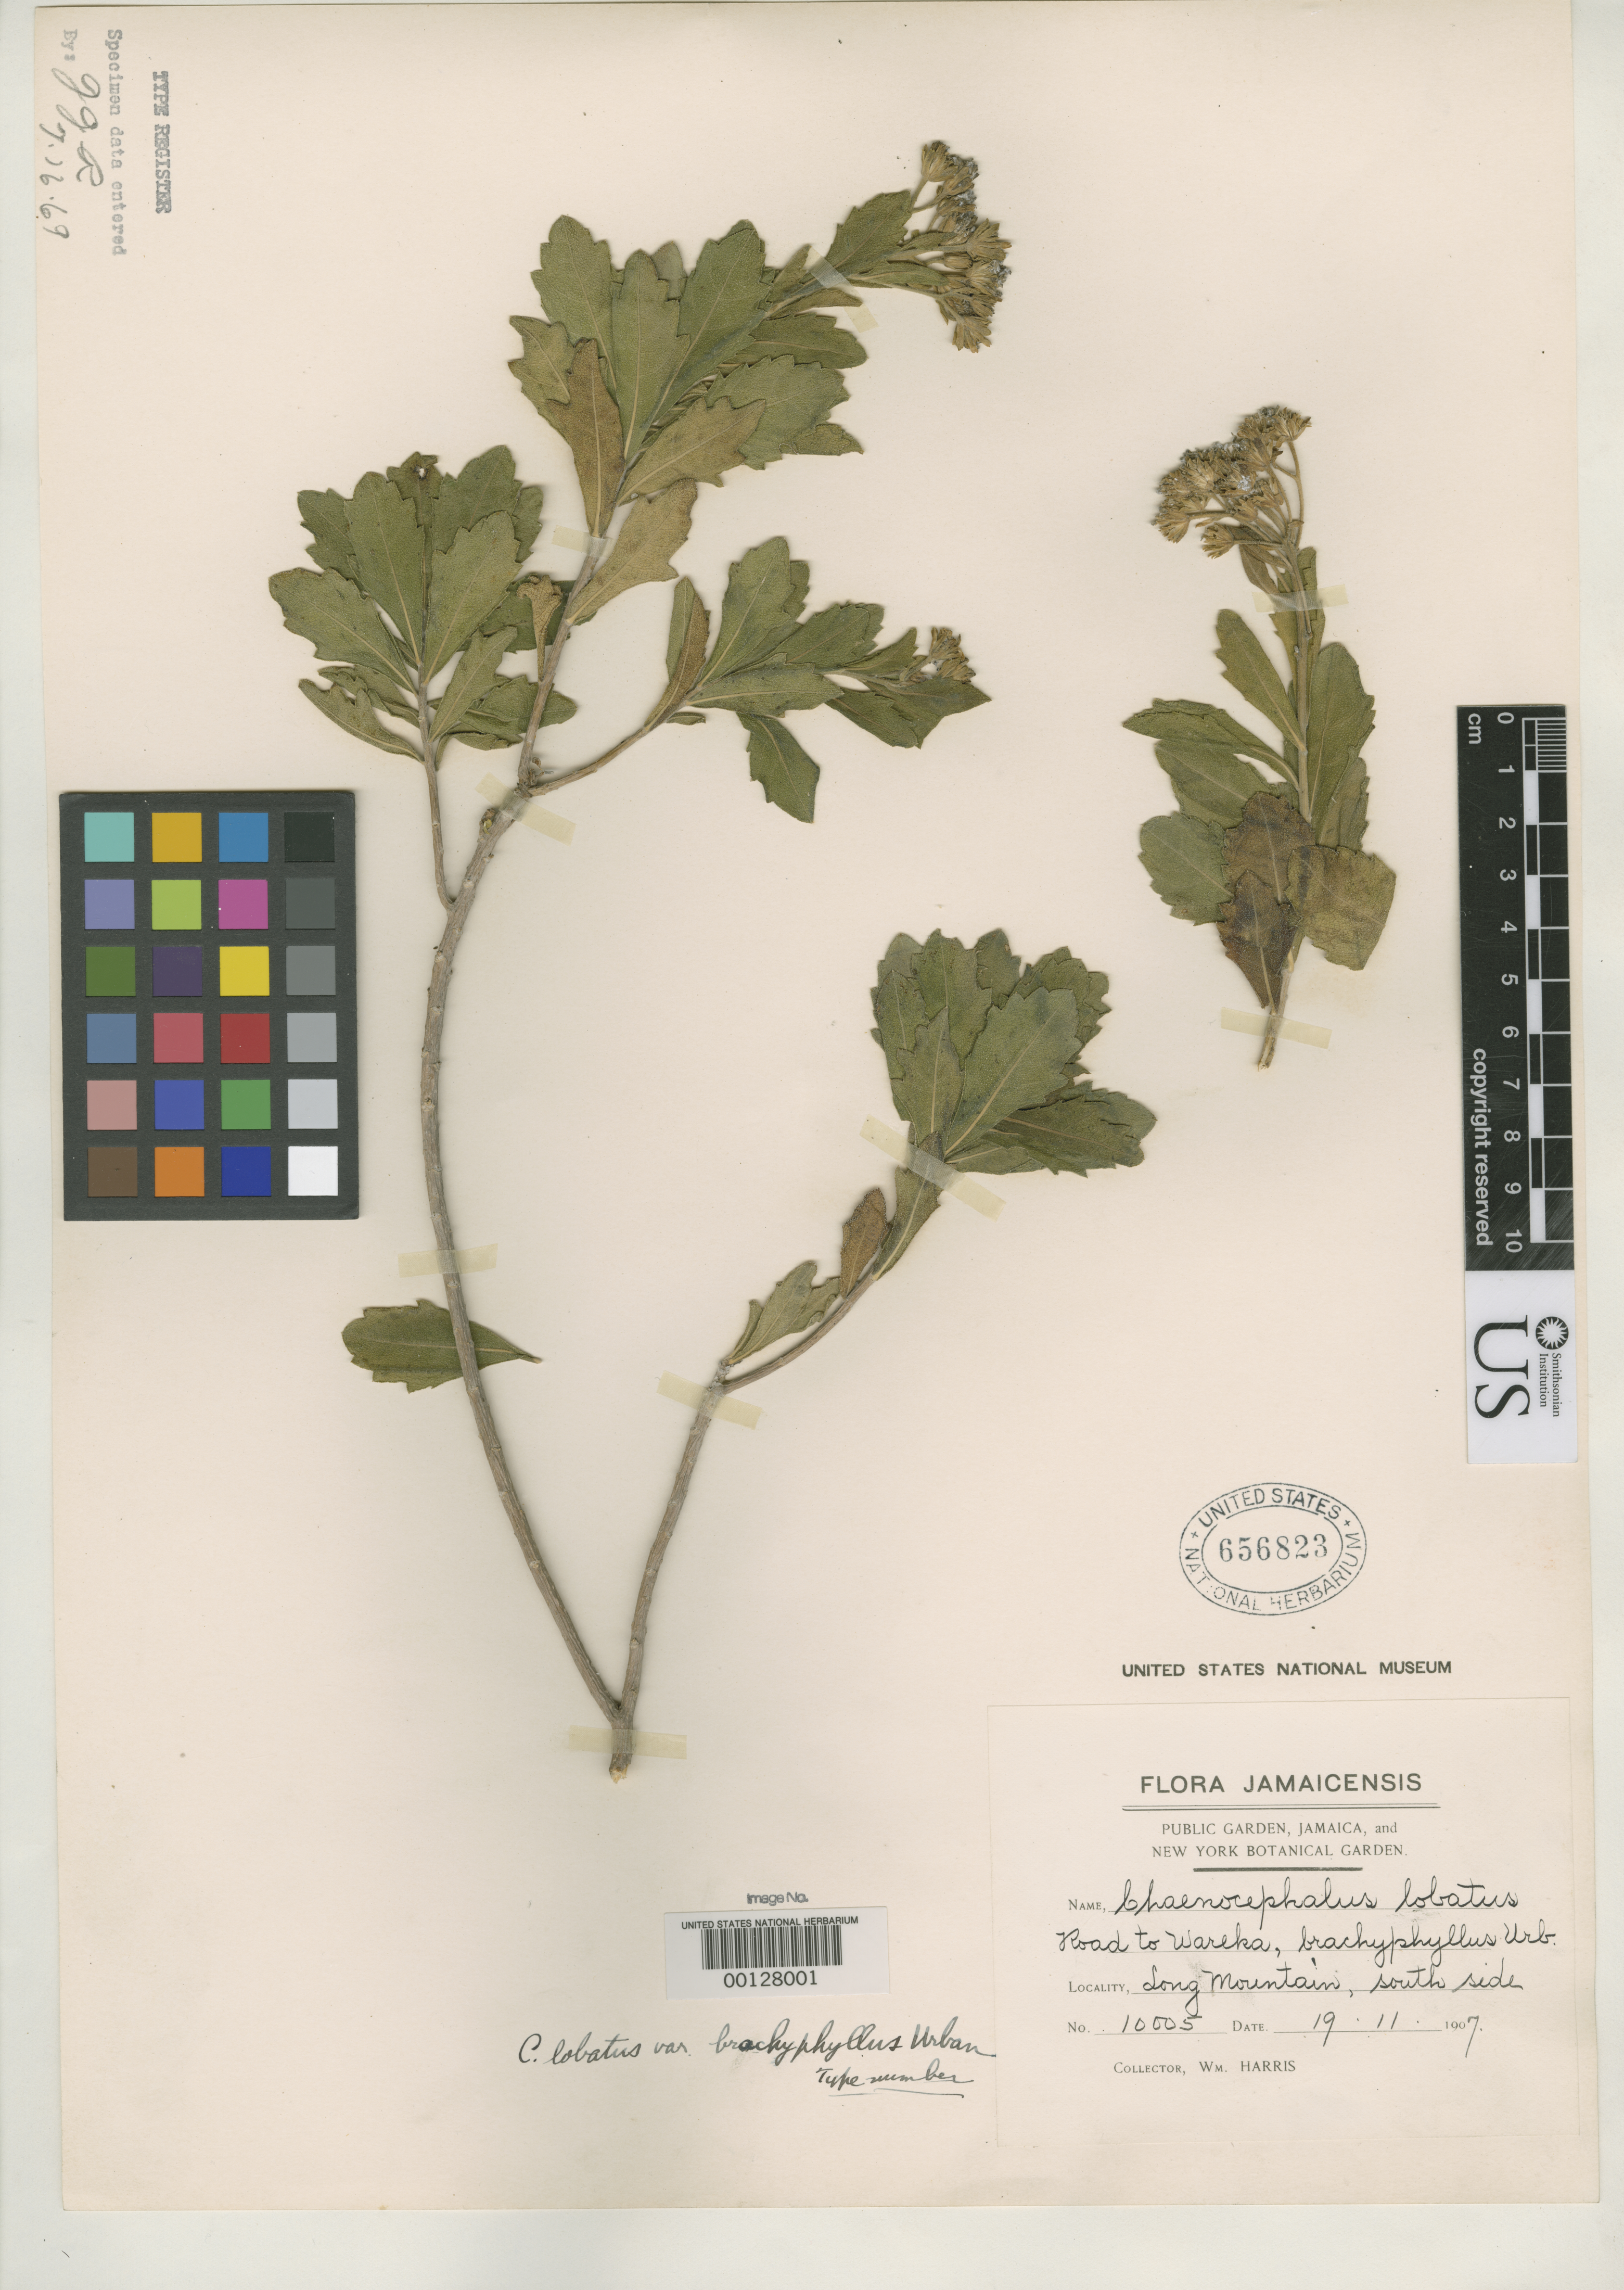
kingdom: Plantae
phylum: Tracheophyta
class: Magnoliopsida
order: Asterales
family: Asteraceae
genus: Chaenocephalus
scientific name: Chaenocephalus lobatus var. brachyphyllus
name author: Urb.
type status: Isotype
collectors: W. H. Harris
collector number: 10005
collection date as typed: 19 Nov 1907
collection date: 1907-11-19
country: Jamaica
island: Greater Antilles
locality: Long Mountain.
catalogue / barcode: US 656823